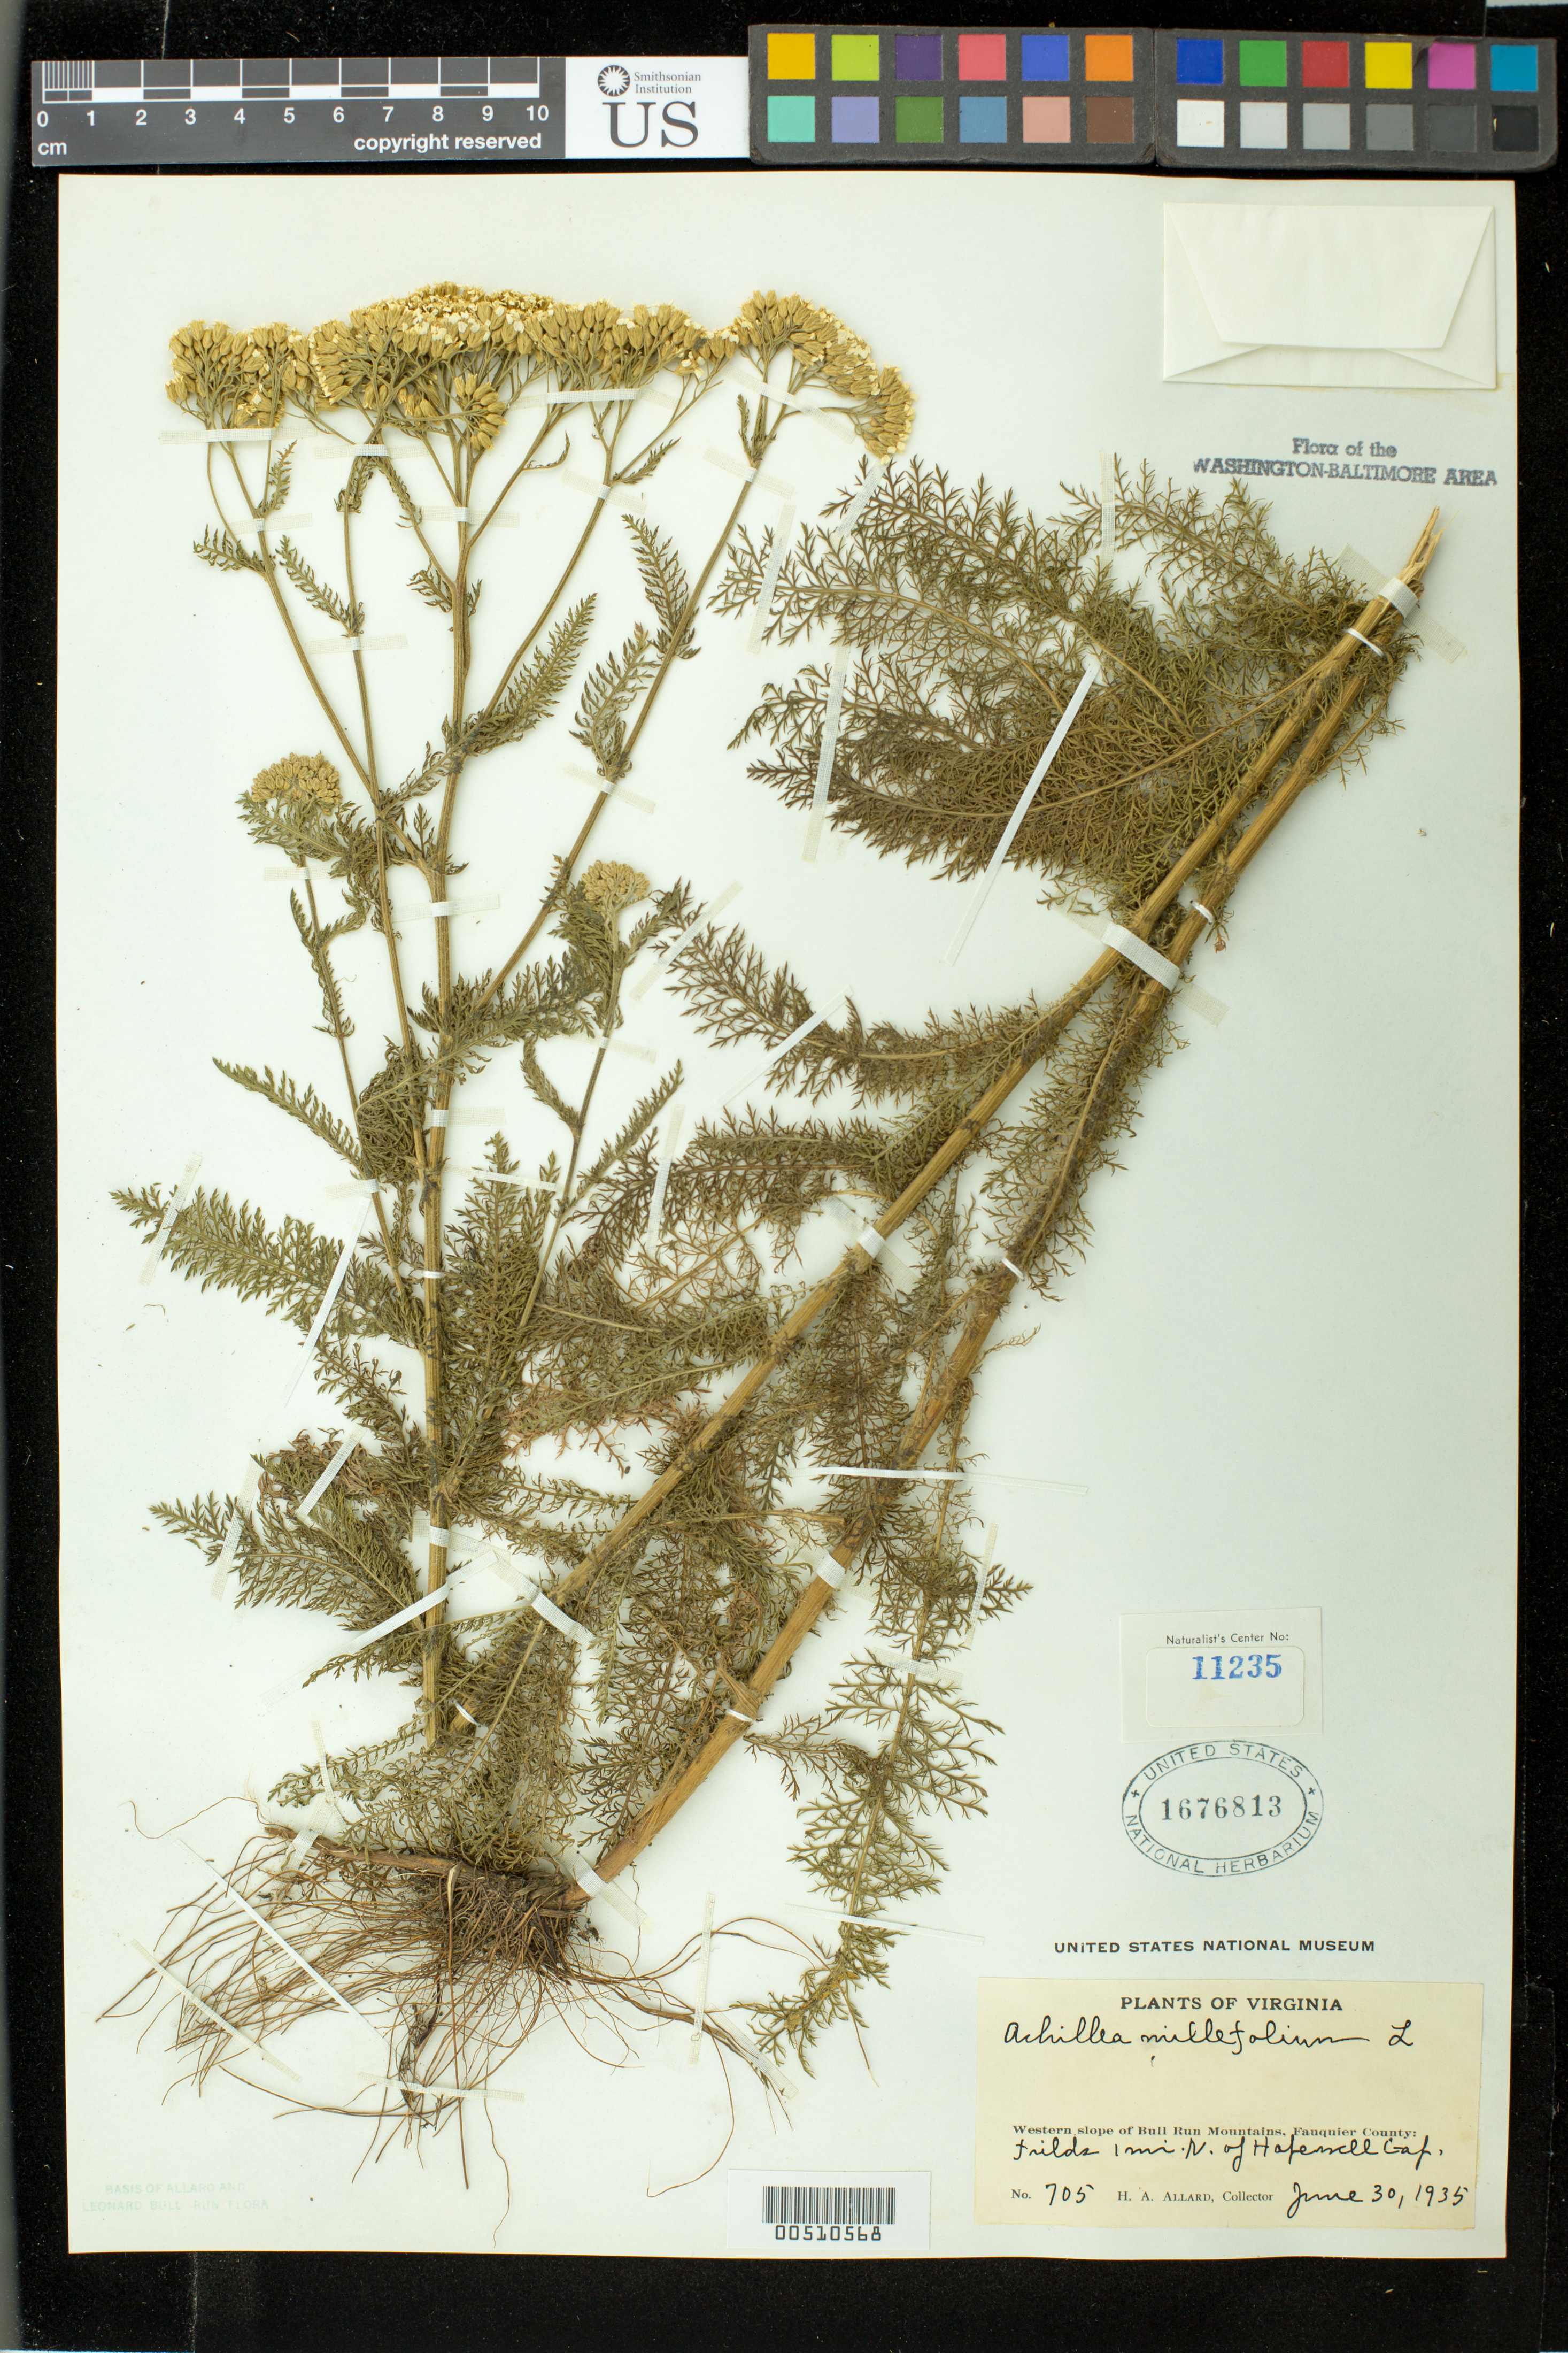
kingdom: Plantae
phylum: Tracheophyta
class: Magnoliopsida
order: Asterales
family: Asteraceae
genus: Achillea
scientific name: Achillea millefolium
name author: L.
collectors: H. A. Allard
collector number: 705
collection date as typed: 30 Jun 1935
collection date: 1935-06-30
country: United States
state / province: Virginia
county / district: Fauquier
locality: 1 mi. N of Hopewell Gap, west slope of Bull Run Mts. Bull Run Mts.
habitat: fields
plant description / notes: Specimens returned from Naturalist Center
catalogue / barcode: US 1676813